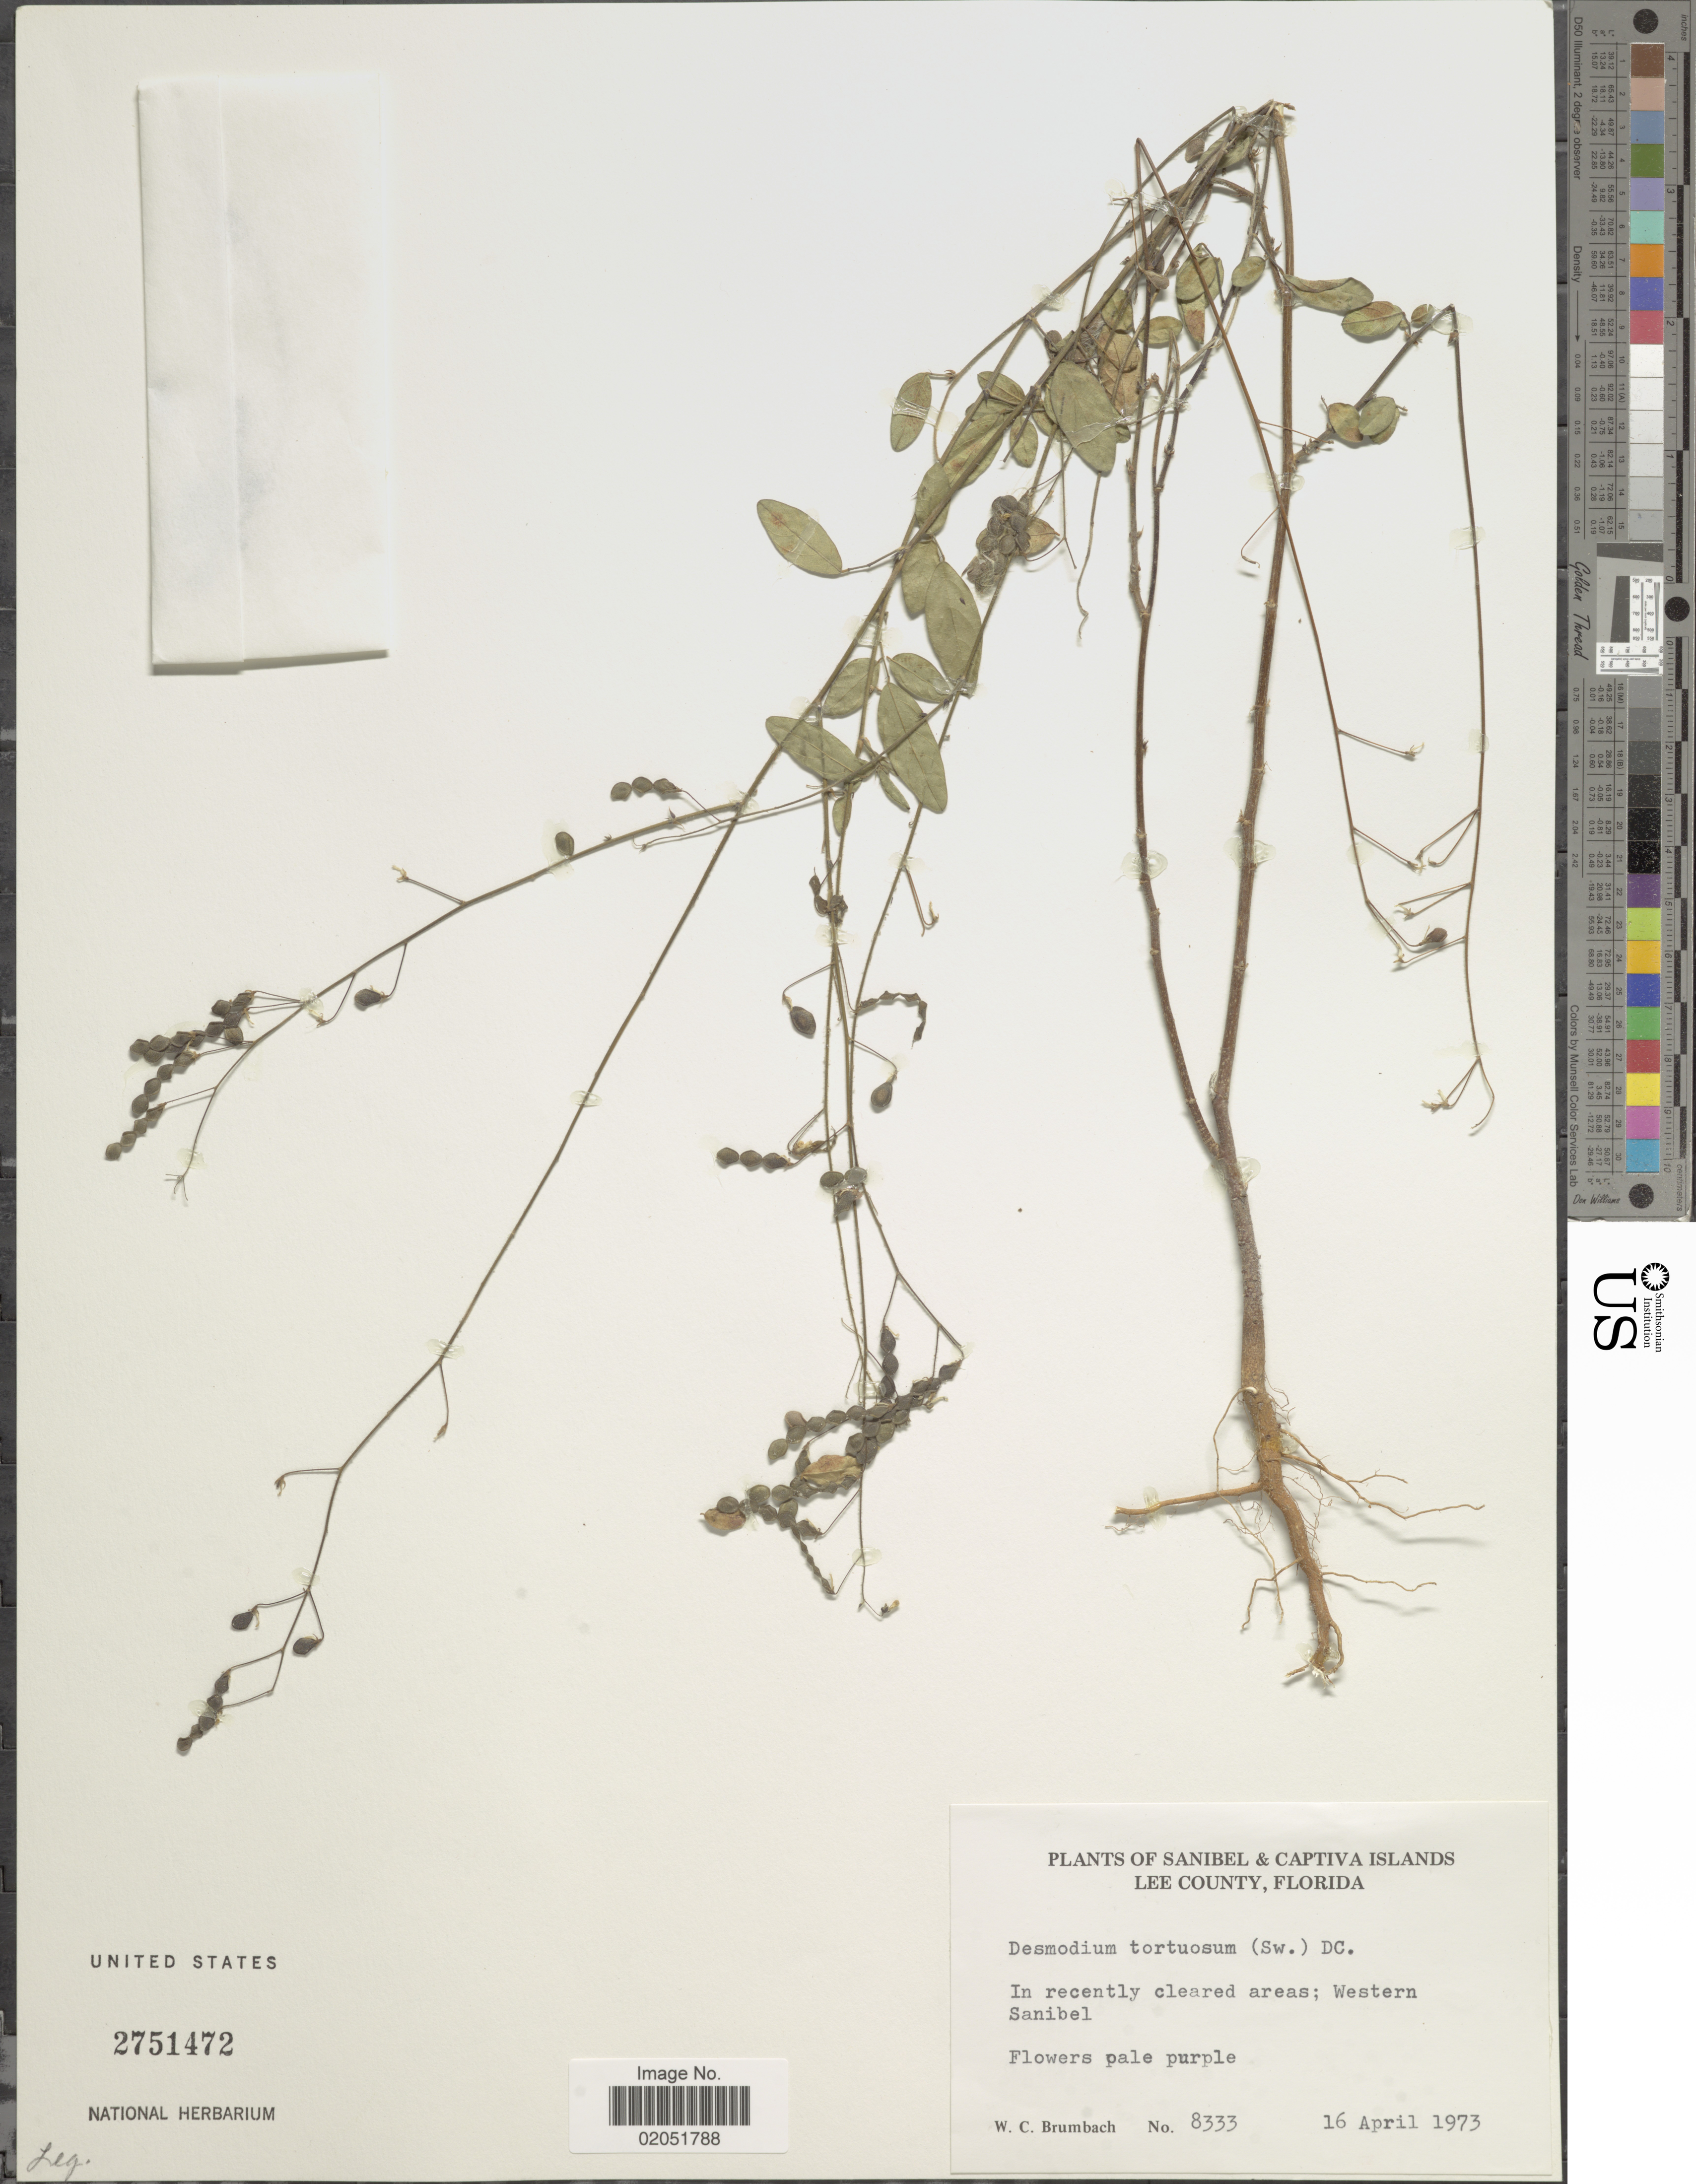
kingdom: Plantae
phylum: Tracheophyta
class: Magnoliopsida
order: Fabales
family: Fabaceae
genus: Desmodium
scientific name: Desmodium tortuosum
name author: (Sw.) DC.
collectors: W. C. Brumbach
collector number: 8333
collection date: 1973-04-16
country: United States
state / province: Florida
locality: Sanibel & Captiva Islands, Lee County, Florida.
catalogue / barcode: US 2751472